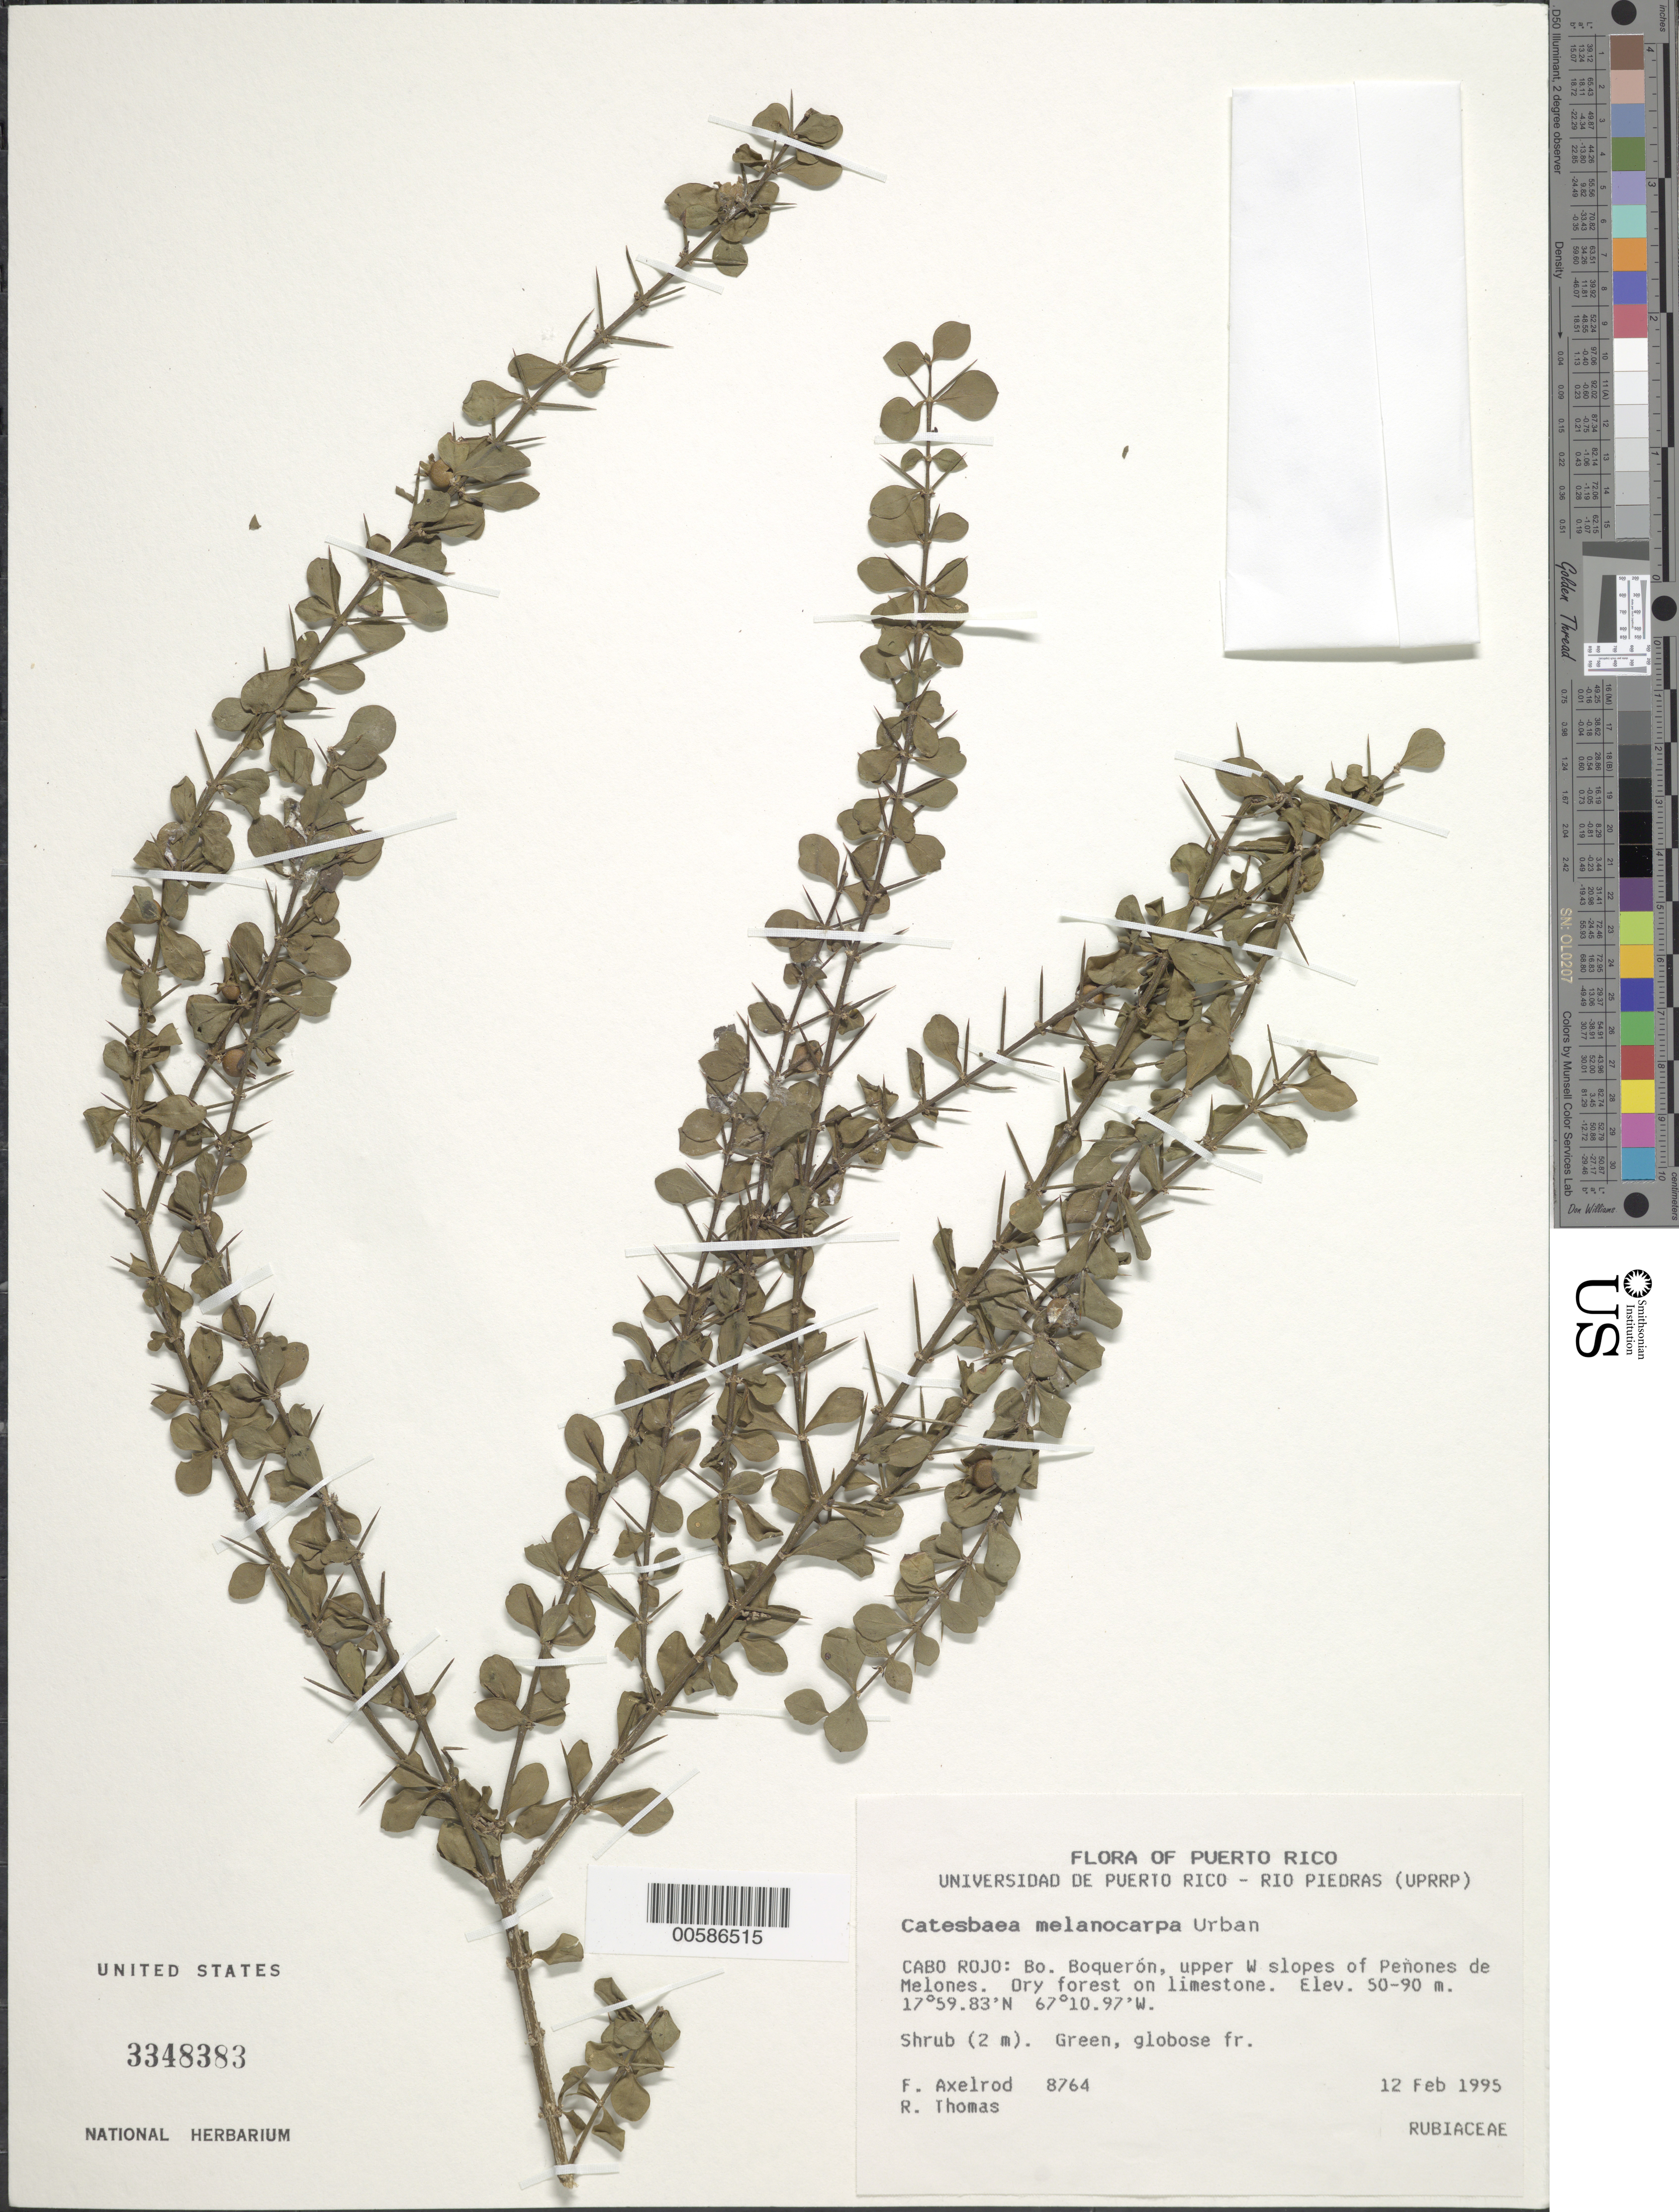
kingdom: Plantae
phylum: Tracheophyta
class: Magnoliopsida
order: Gentianales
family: Rubiaceae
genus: Catesbaea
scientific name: Catesbaea melanocarpa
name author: Krug & Urb.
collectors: F. S. Axelrod & R. Thomas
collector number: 8764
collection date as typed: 12 Feb 1995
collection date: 1995-02-12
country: Puerto Rico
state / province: Cabo Rojo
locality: Cabo Rojo: Bo. Boquerón, upper W slopes of Peñones de Melones.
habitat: Dry forest on limestone.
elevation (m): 50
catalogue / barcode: US 3348383